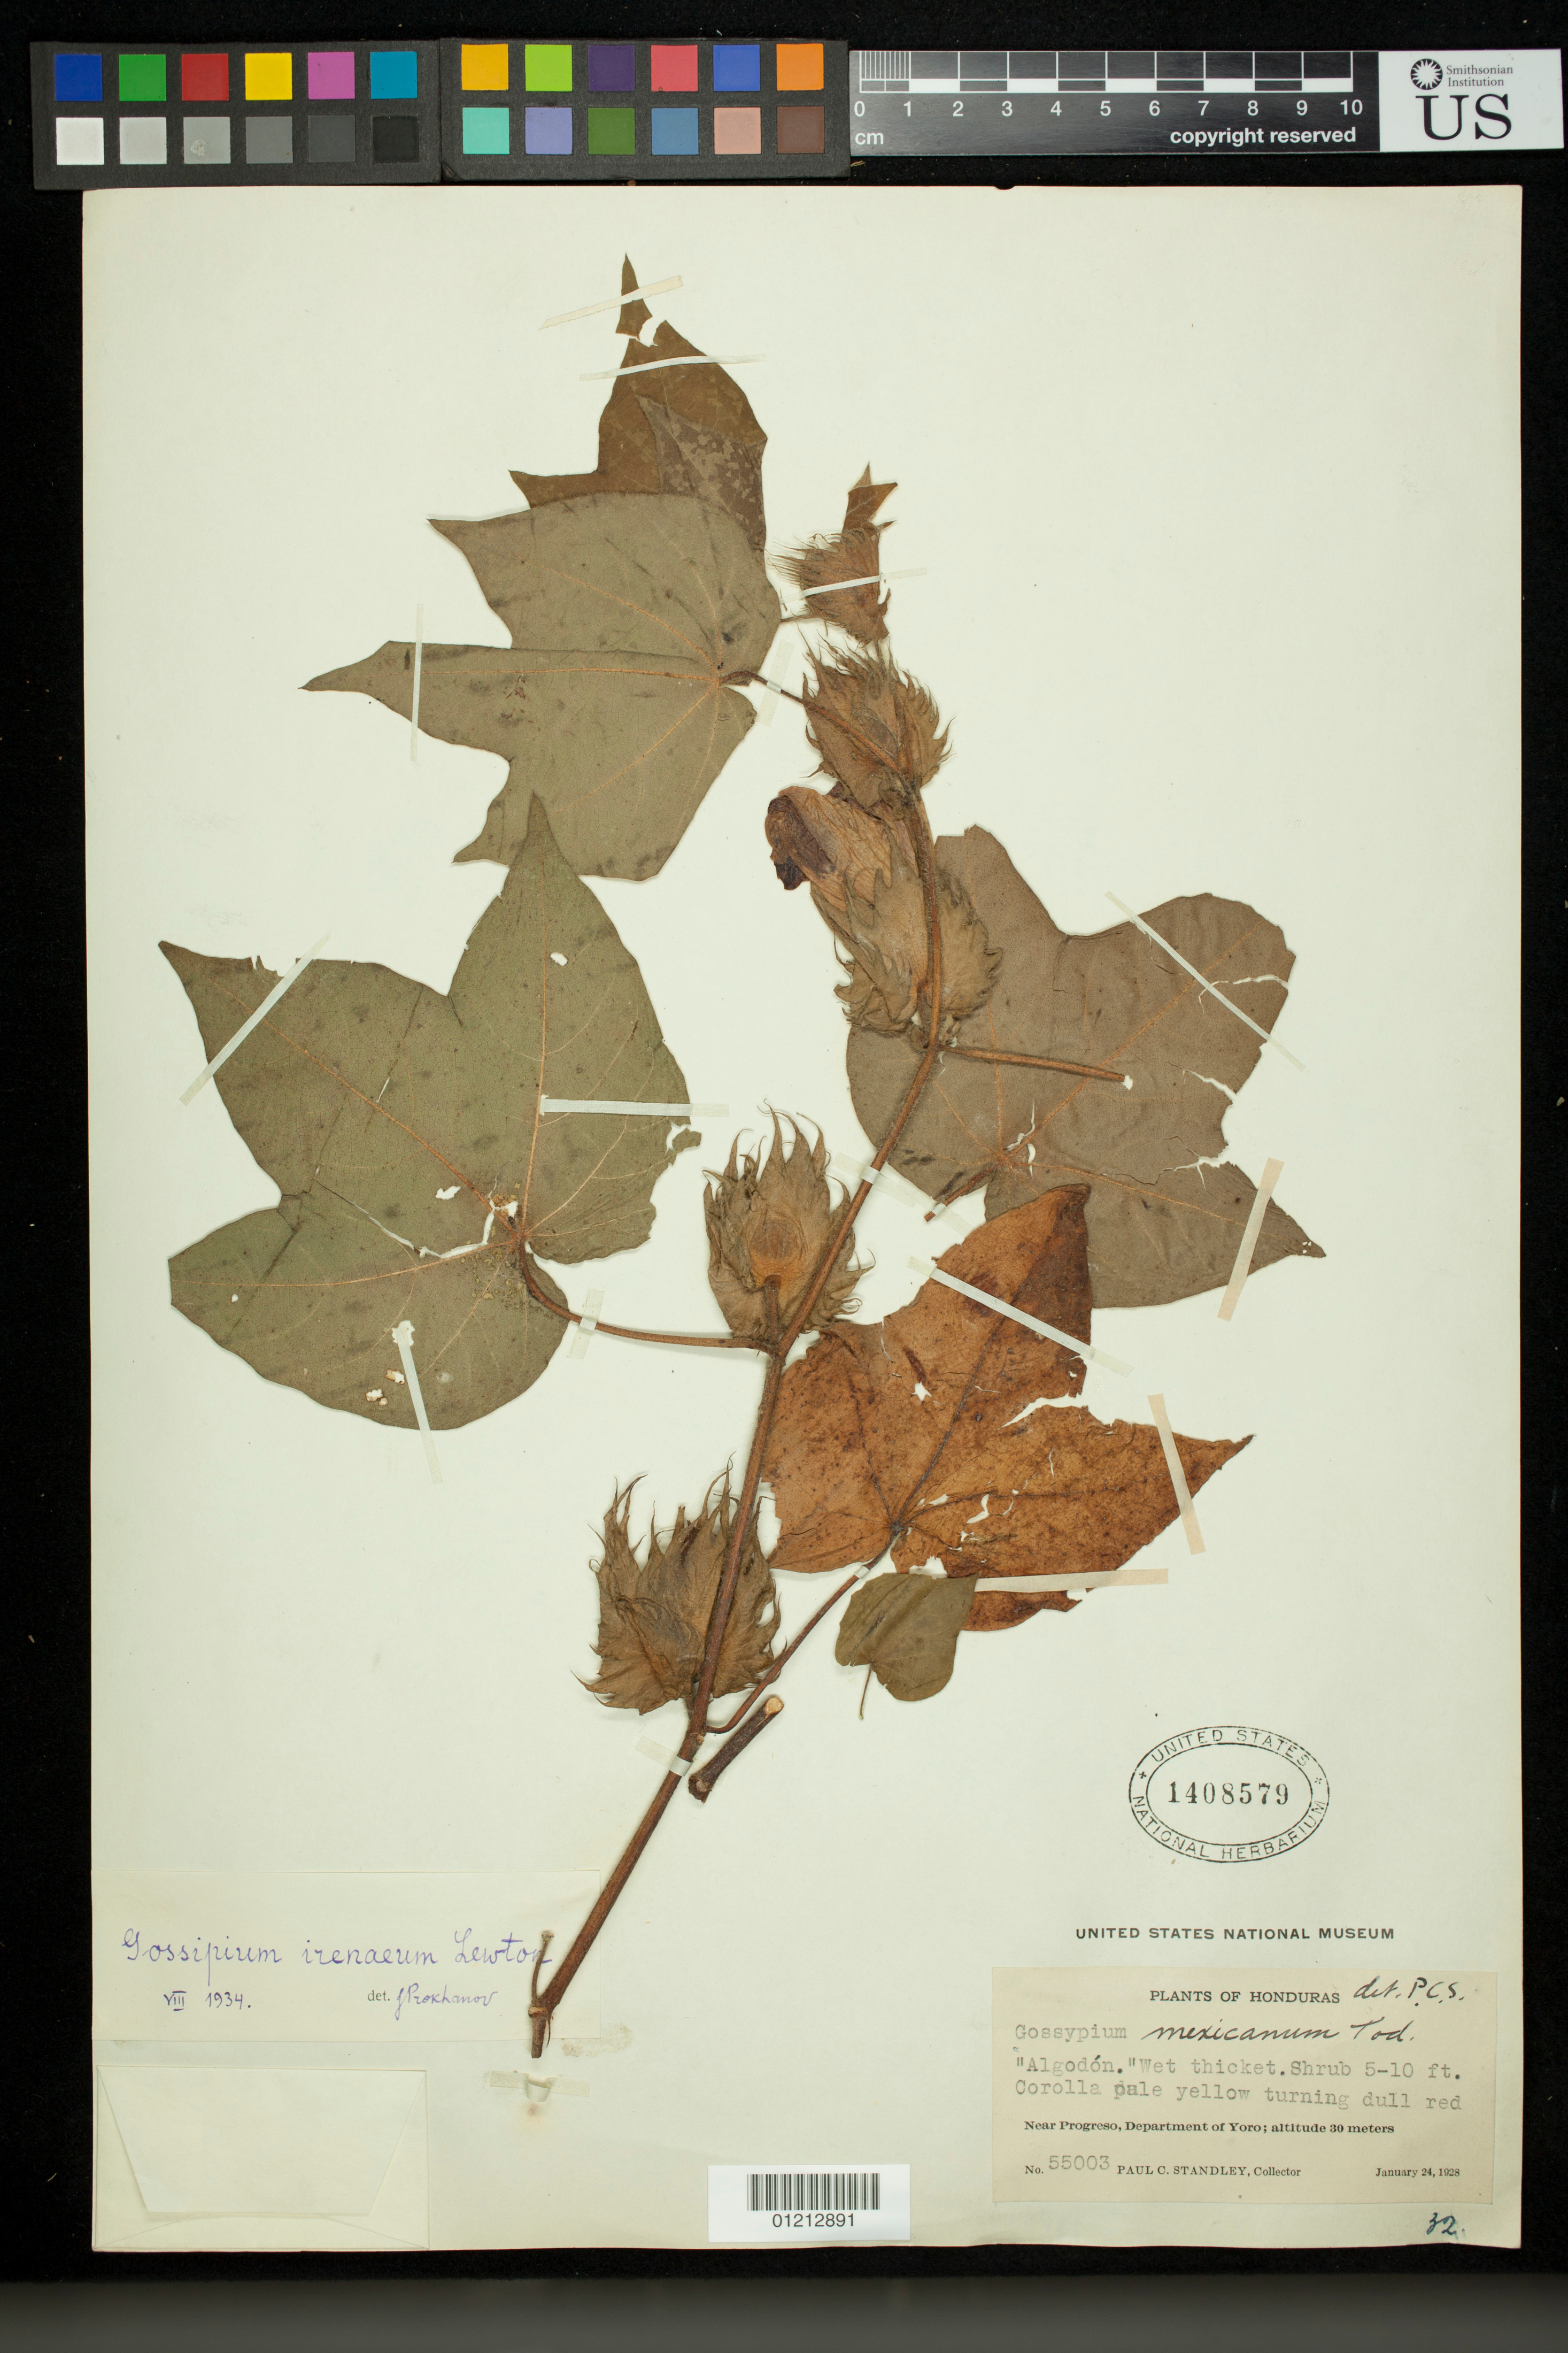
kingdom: Plantae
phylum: Tracheophyta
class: Magnoliopsida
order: Malvales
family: Malvaceae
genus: Gossypium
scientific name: Gossypium irenaeum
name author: Lewton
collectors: P. C. Standley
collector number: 55003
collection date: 1928-01-24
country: Honduras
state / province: Yoro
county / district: Progreso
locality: Near Progreso, Department of Yoro; Wet thicket.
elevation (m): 30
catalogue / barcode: US 1408579